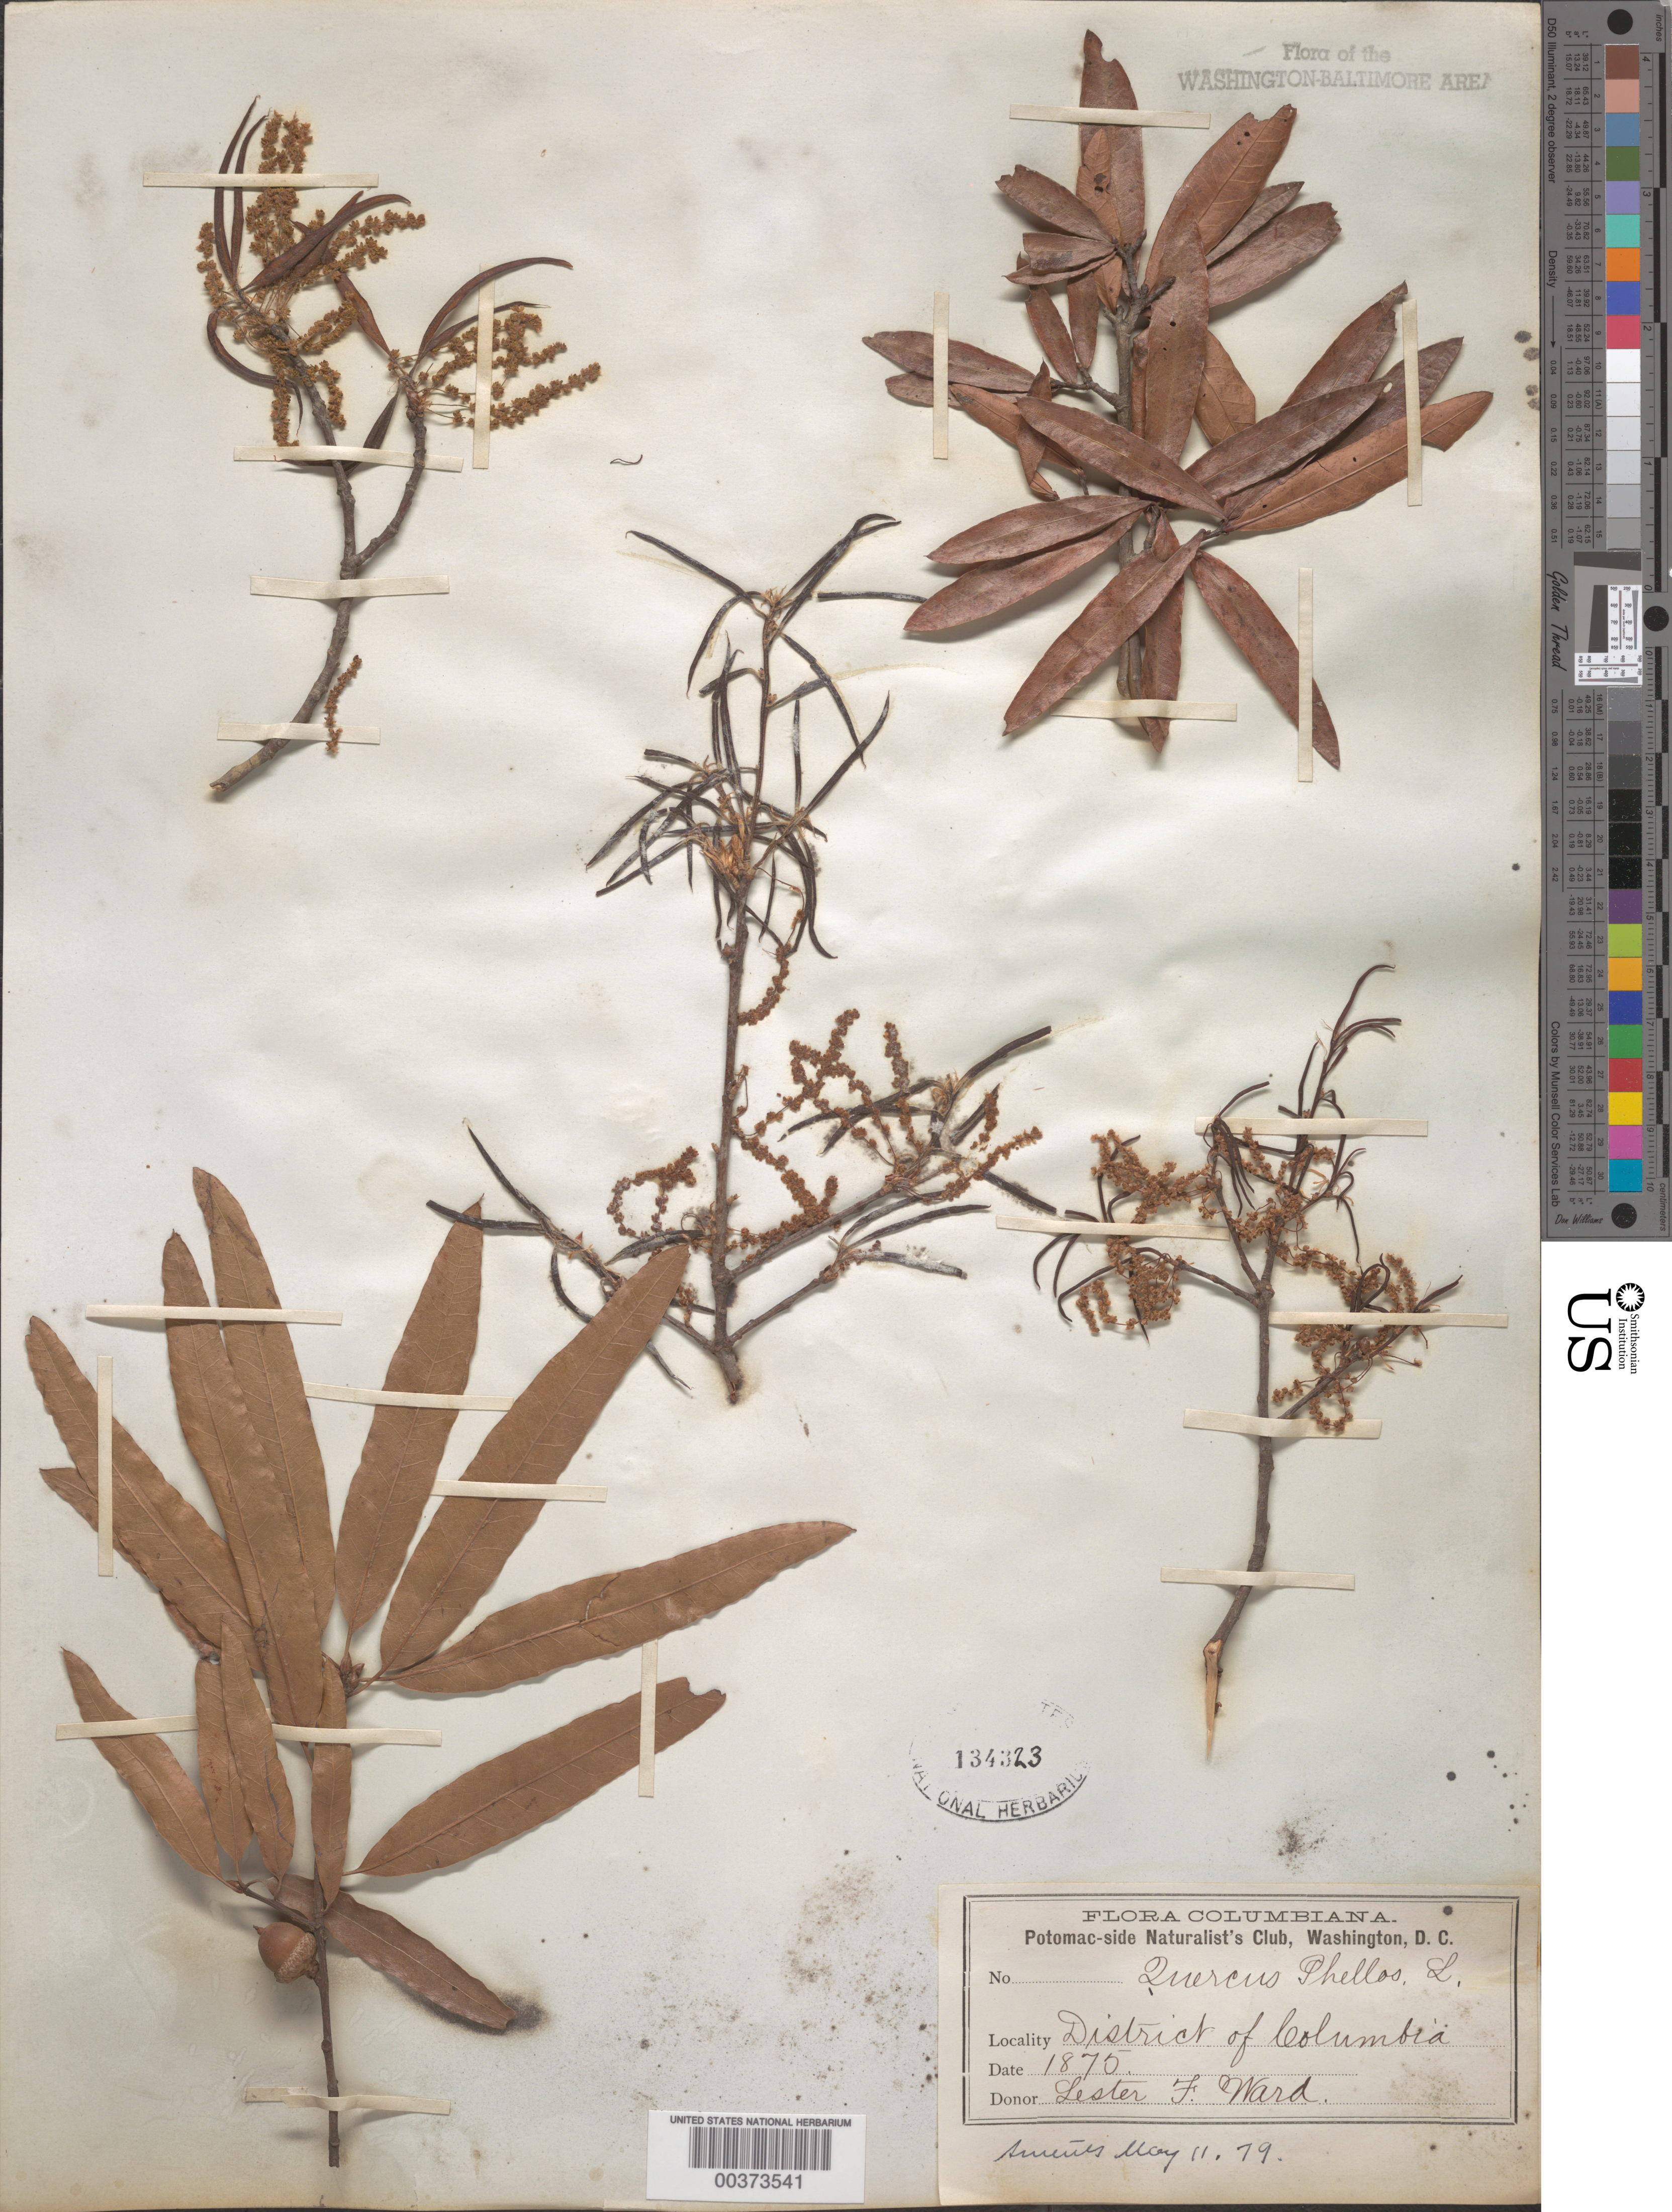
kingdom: Plantae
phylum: Tracheophyta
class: Magnoliopsida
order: Fagales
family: Fagaceae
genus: Quercus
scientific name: Quercus phellos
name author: L.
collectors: L. F. Ward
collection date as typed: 1875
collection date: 1875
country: United States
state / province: District of Columbia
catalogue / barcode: US 134323